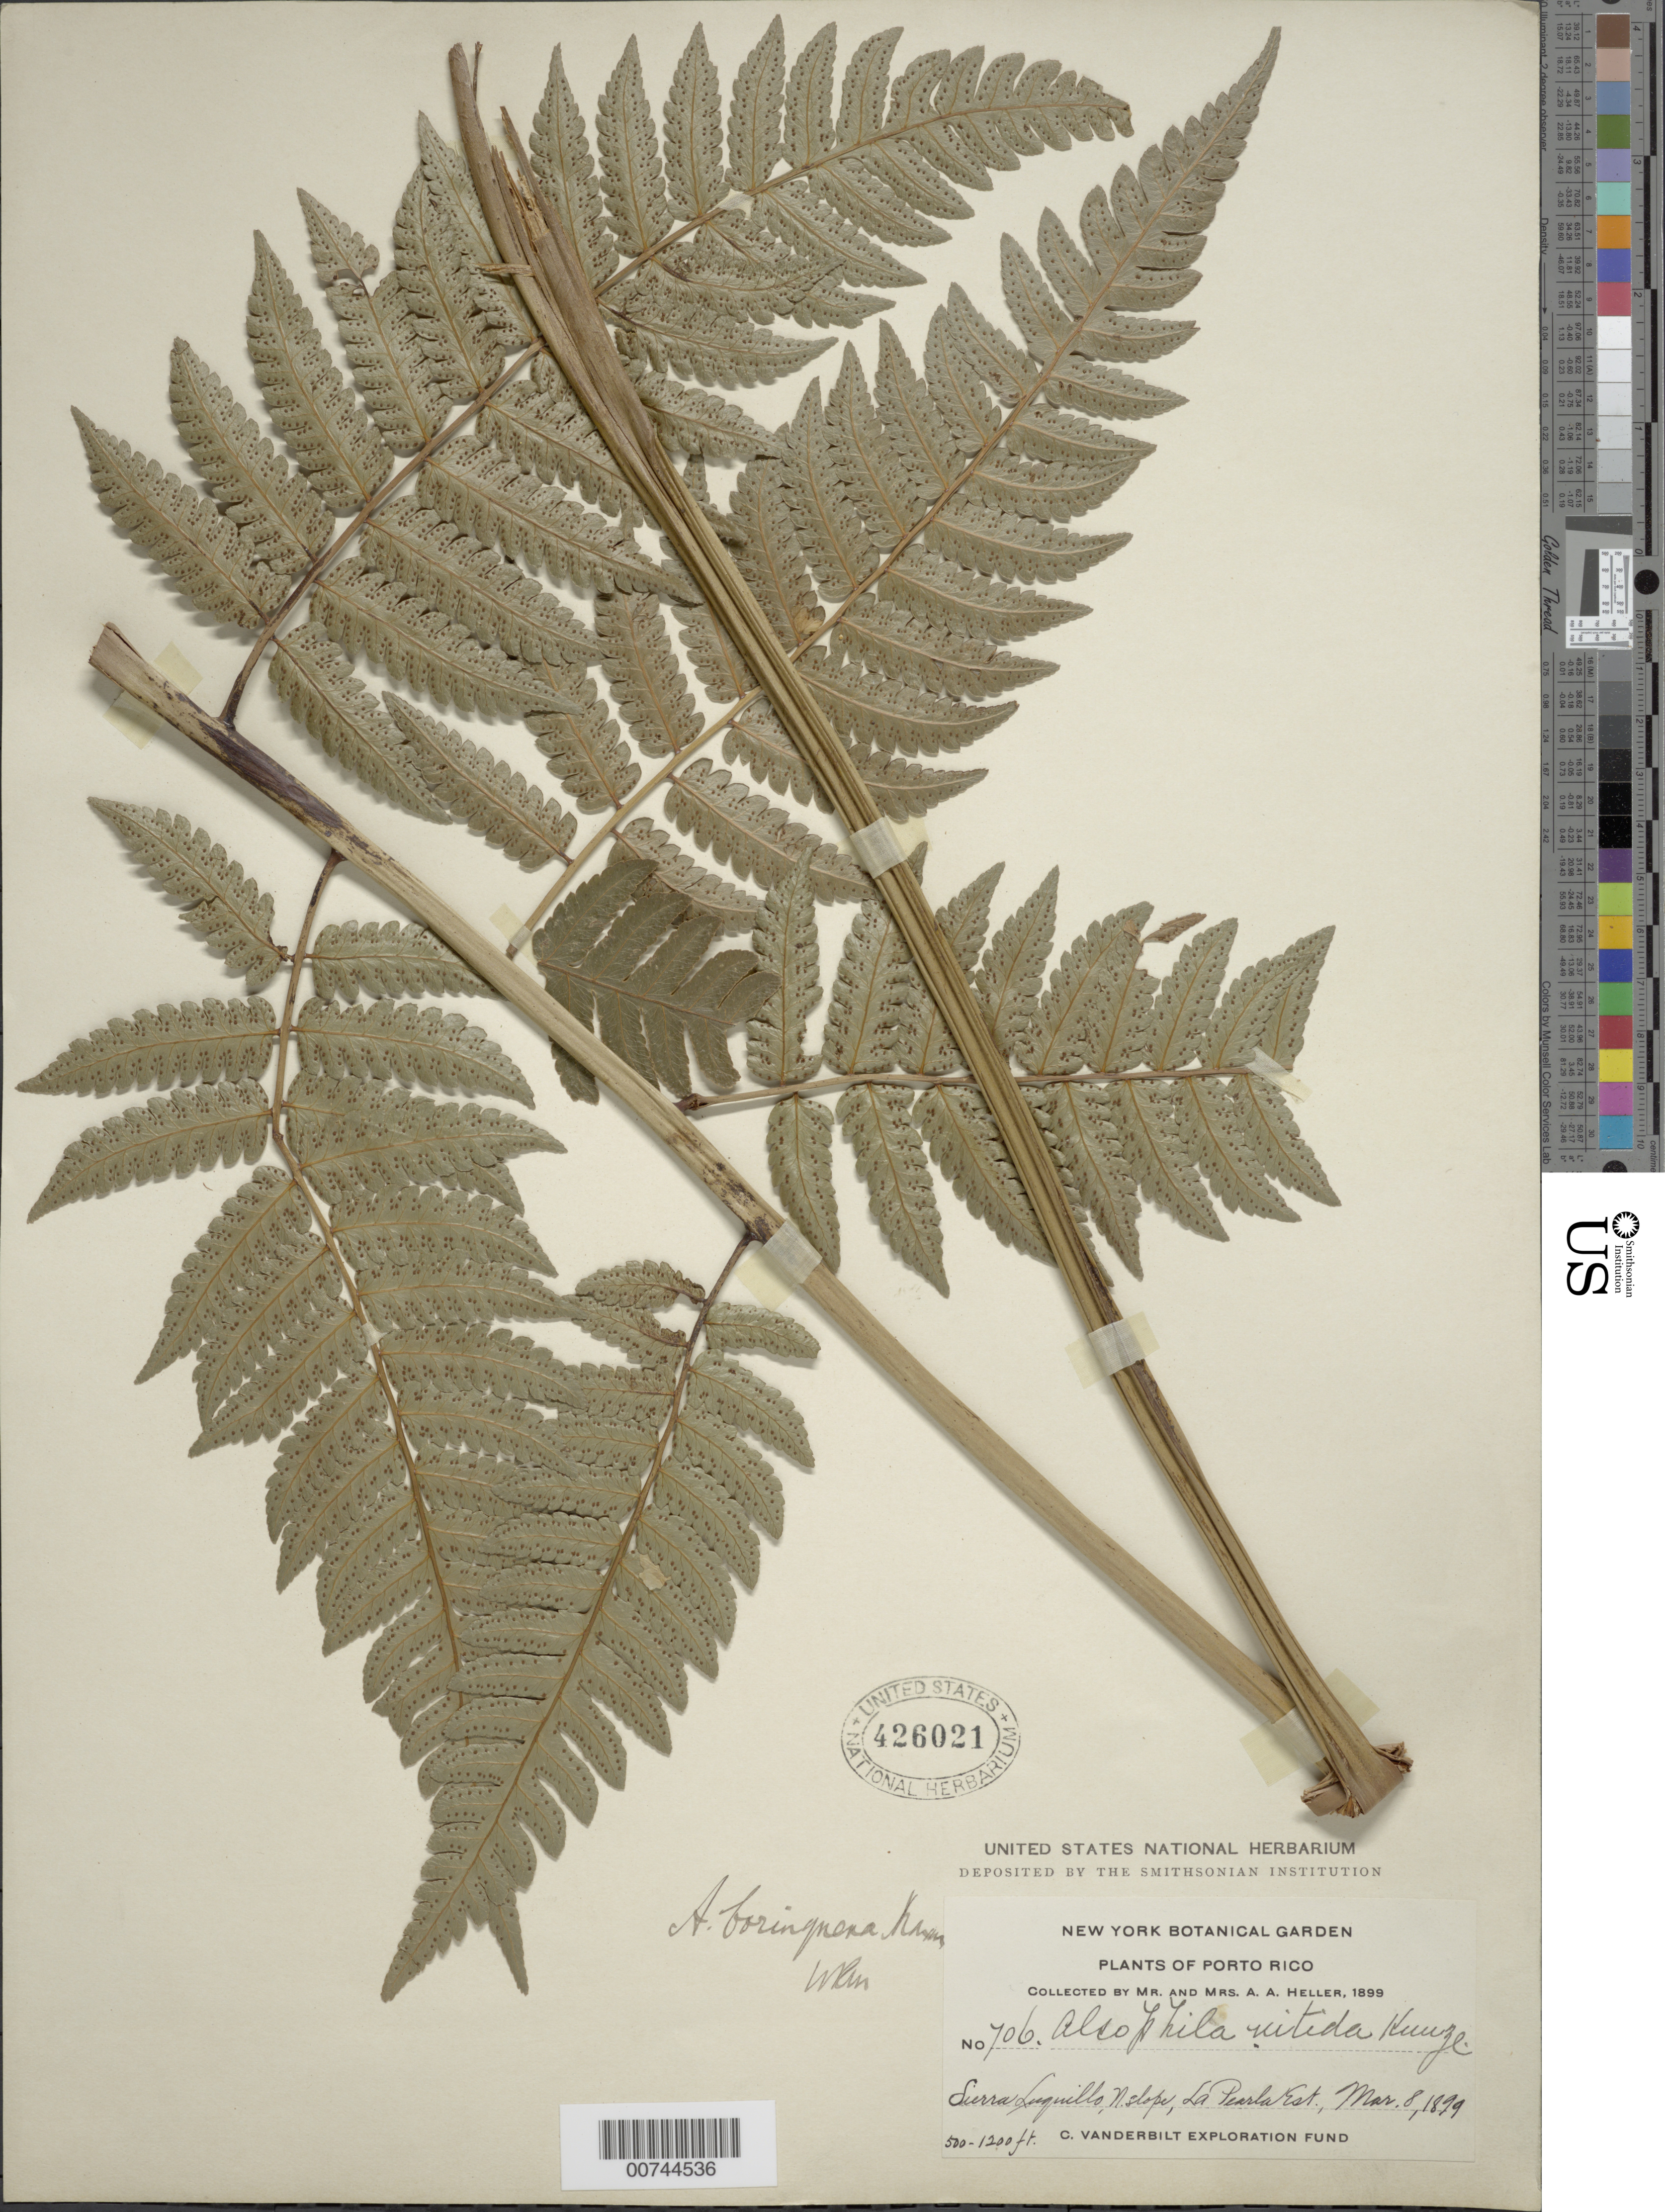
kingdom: Plantae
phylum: Tracheophyta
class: Polypodiopsida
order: Cyatheales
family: Cyatheaceae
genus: Cyathea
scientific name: Cyathea borinquena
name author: (Maxon) Domin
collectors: A. A. Heller & E. G. Heller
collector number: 706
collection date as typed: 08 Mar 1899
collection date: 1899-03-08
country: Puerto Rico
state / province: Luquillo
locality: Sierra de Luquillo, N. slopes La Pearla Est.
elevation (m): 152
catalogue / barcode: US 426021